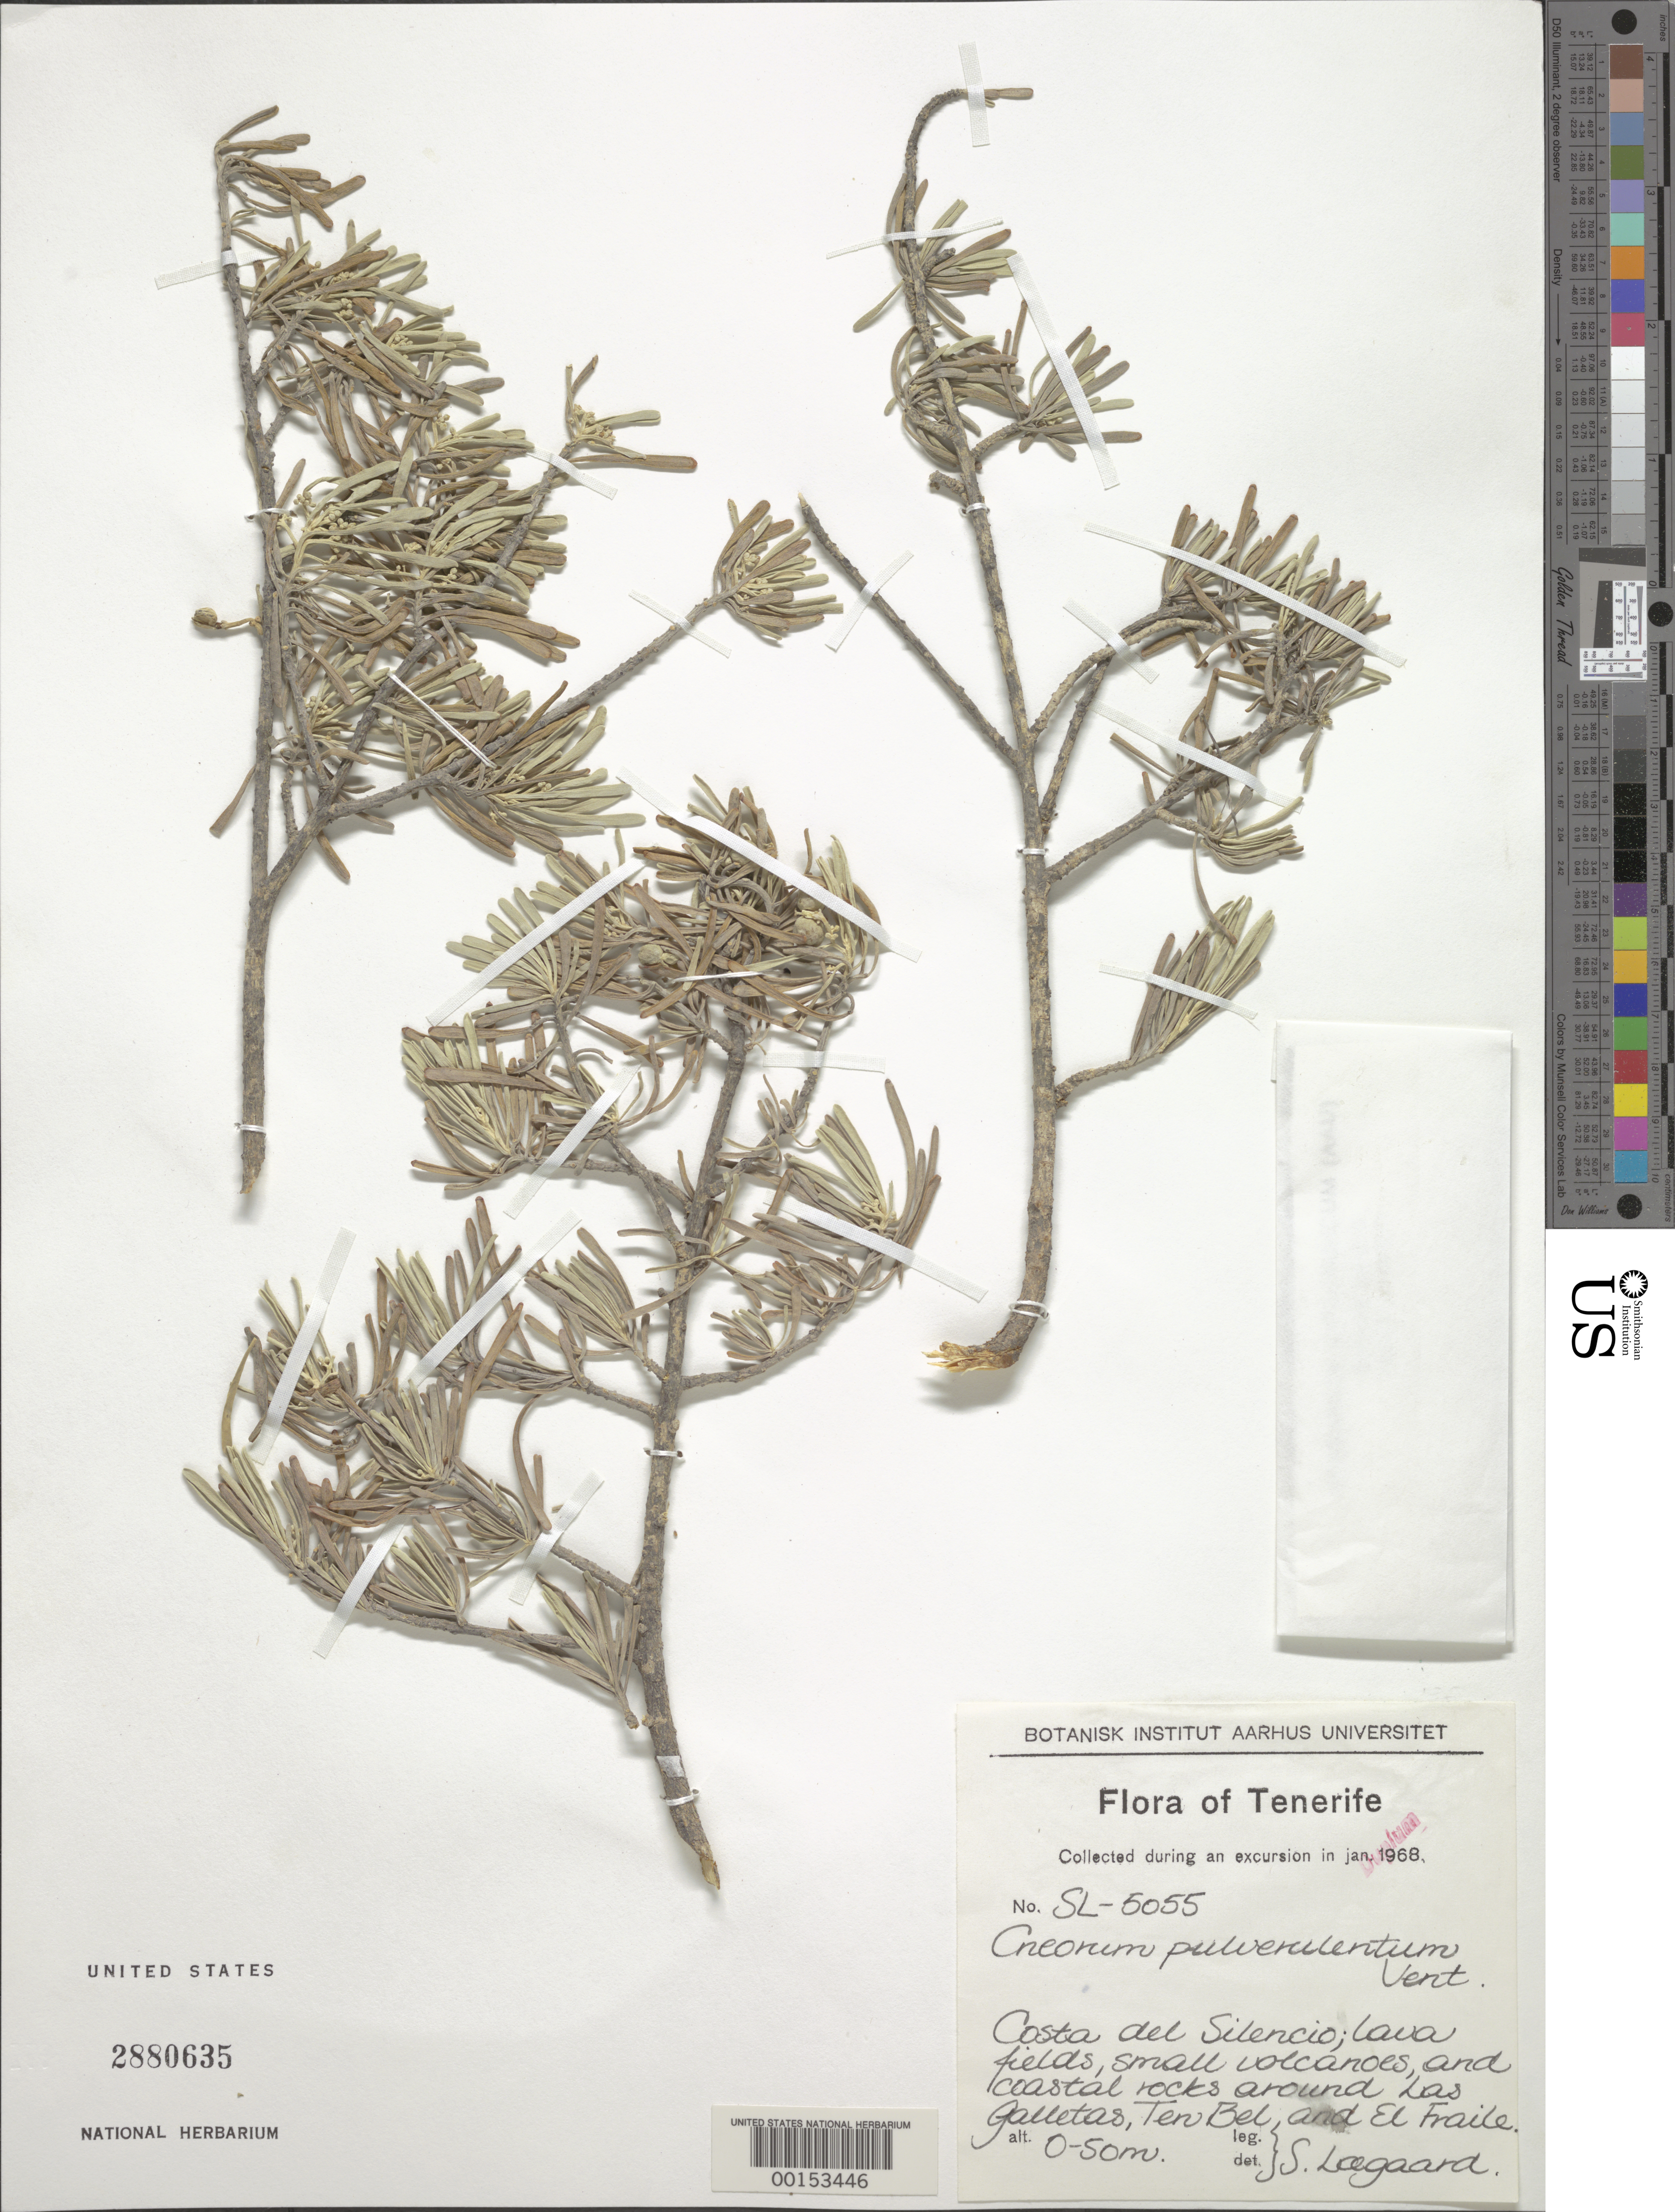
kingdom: Plantae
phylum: Tracheophyta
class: Magnoliopsida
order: Sapindales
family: Rutaceae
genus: Cneorum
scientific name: Cneorum pulverulentum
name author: Vent.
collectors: S. Lægaard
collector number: SL-5055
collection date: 1968-01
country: Spain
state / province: Canarias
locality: Tenerife. Costa del Silencio. Around Las Galletas, Ten Bel, and El Fraile.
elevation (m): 0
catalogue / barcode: US 2880635